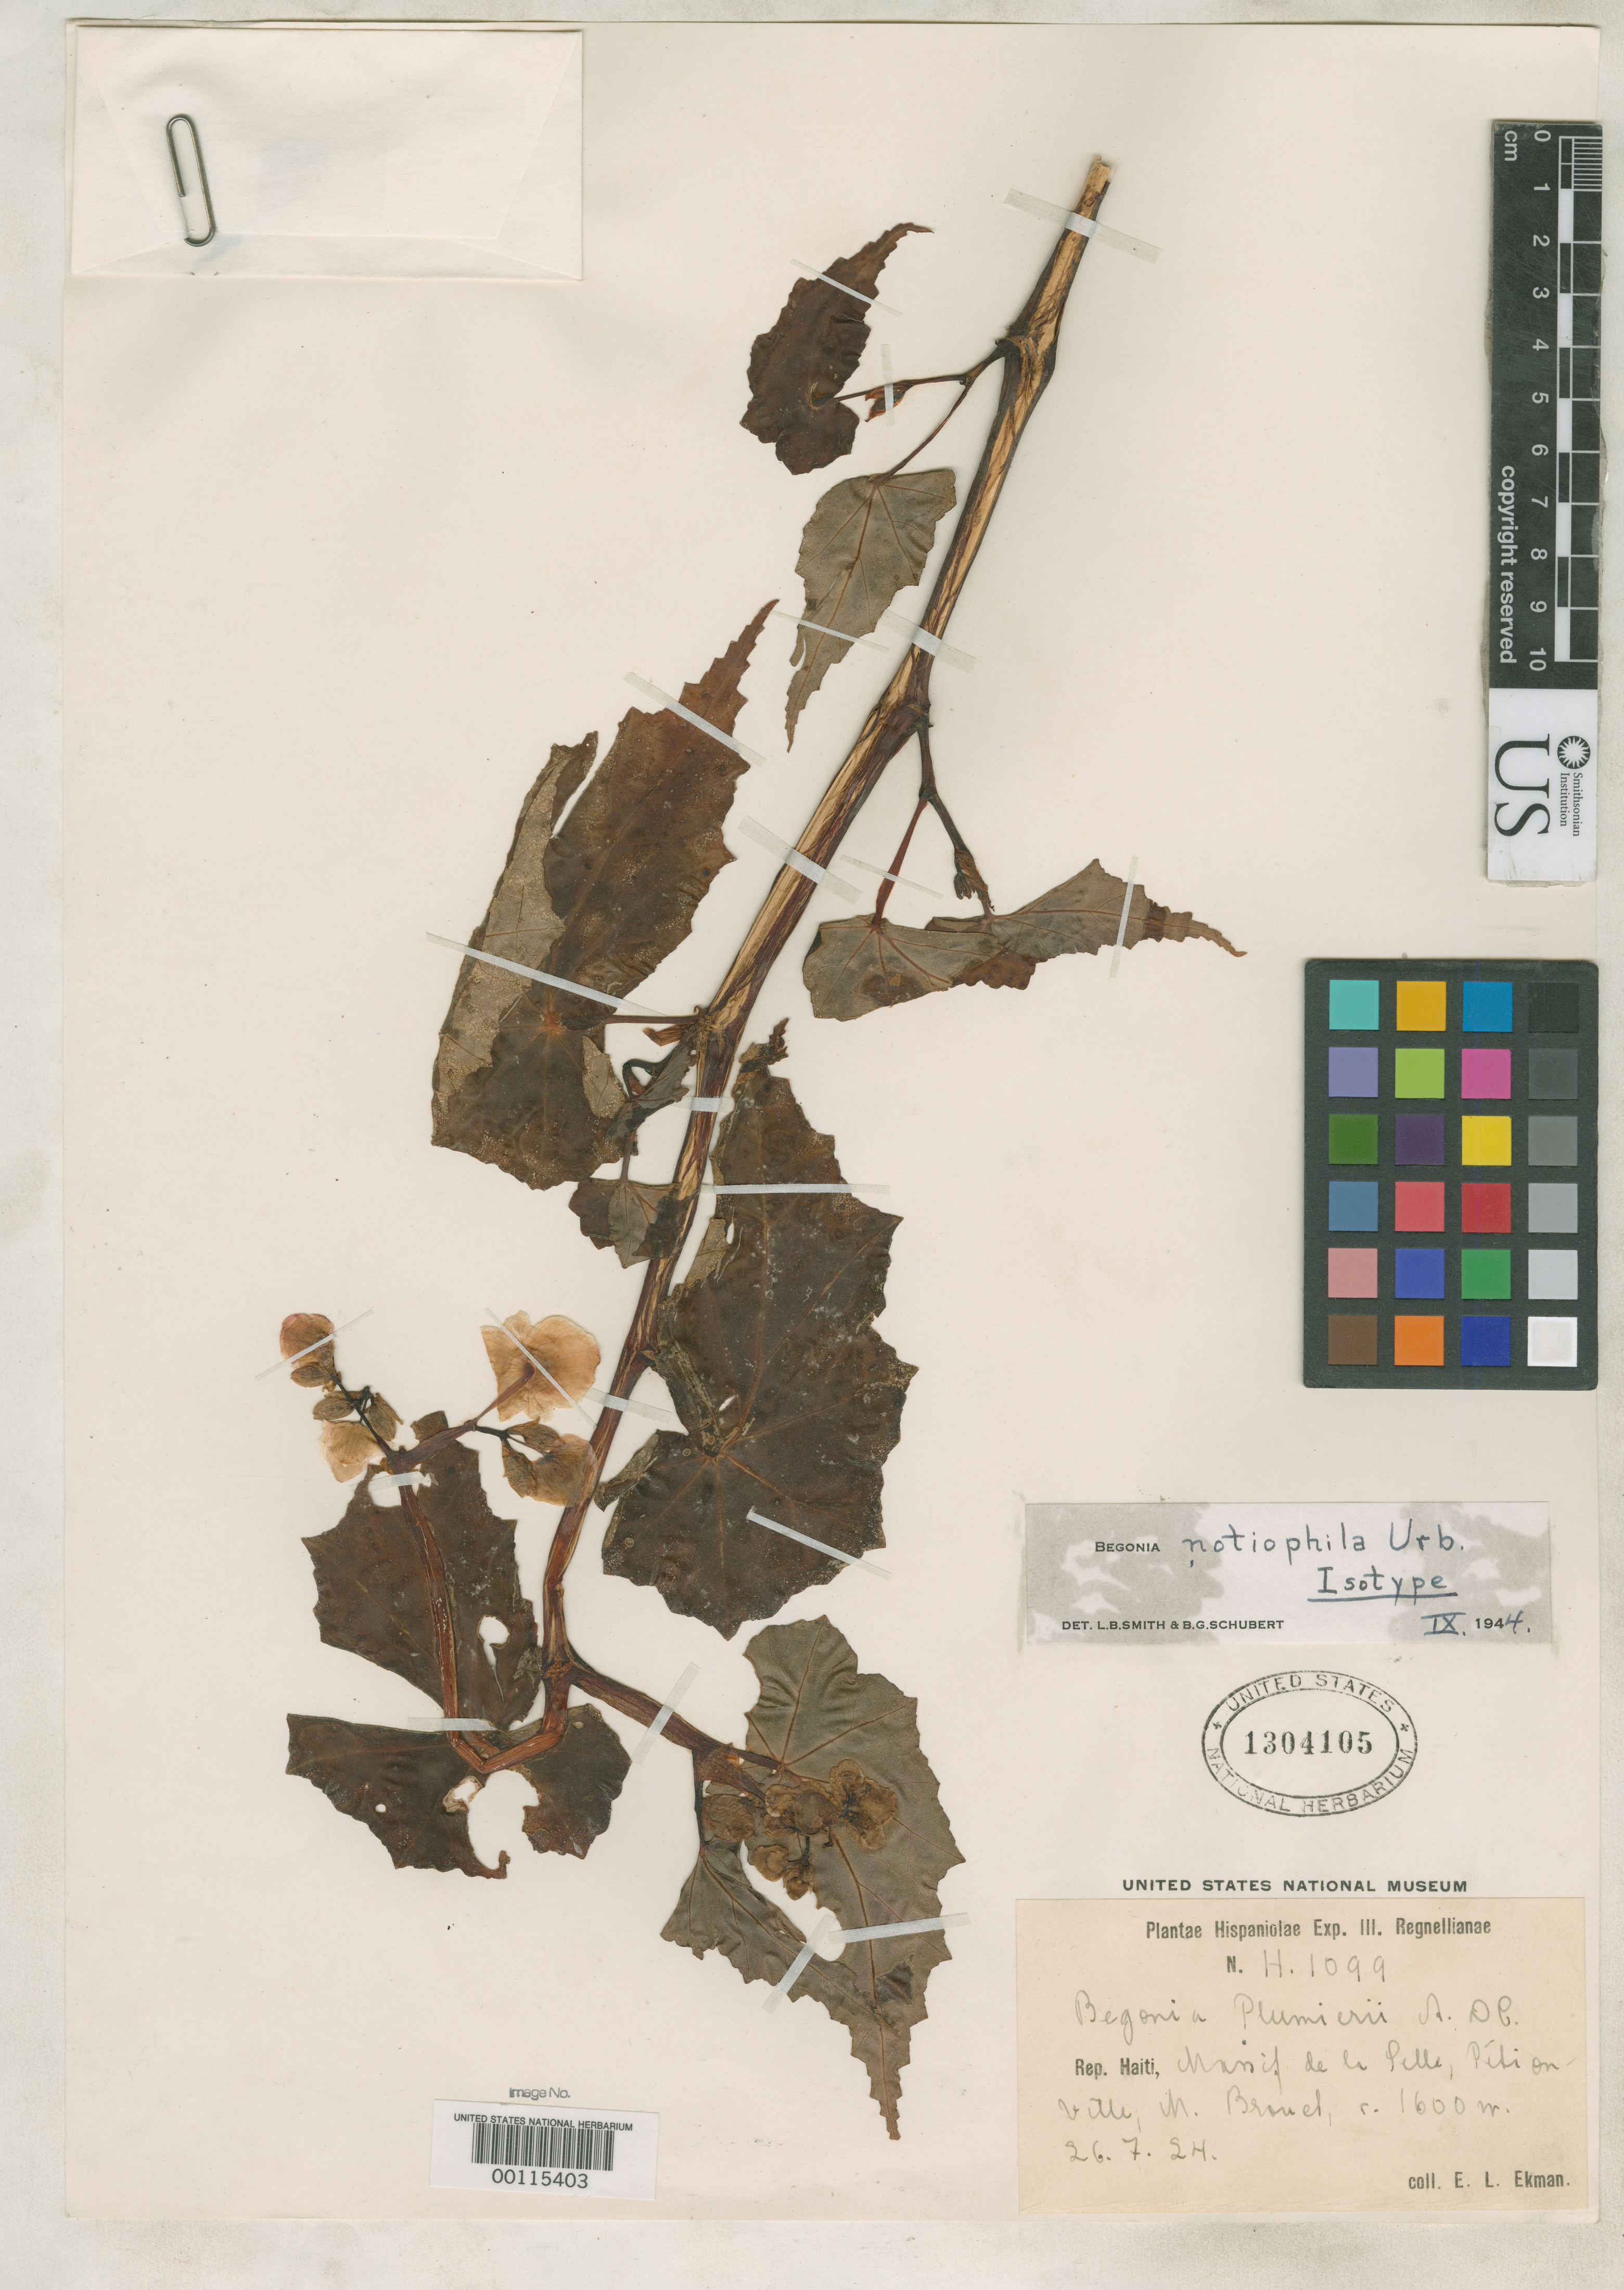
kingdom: Plantae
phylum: Tracheophyta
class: Magnoliopsida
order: Cucurbitales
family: Begoniaceae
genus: Begonia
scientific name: Begonia notiophila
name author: Urb.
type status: Isotype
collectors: E. L. Ekman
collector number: H 1099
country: Haiti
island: Hispaniola Island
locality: Massif de La Selle in Morne Brouet.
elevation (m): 1600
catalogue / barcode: US 1304105